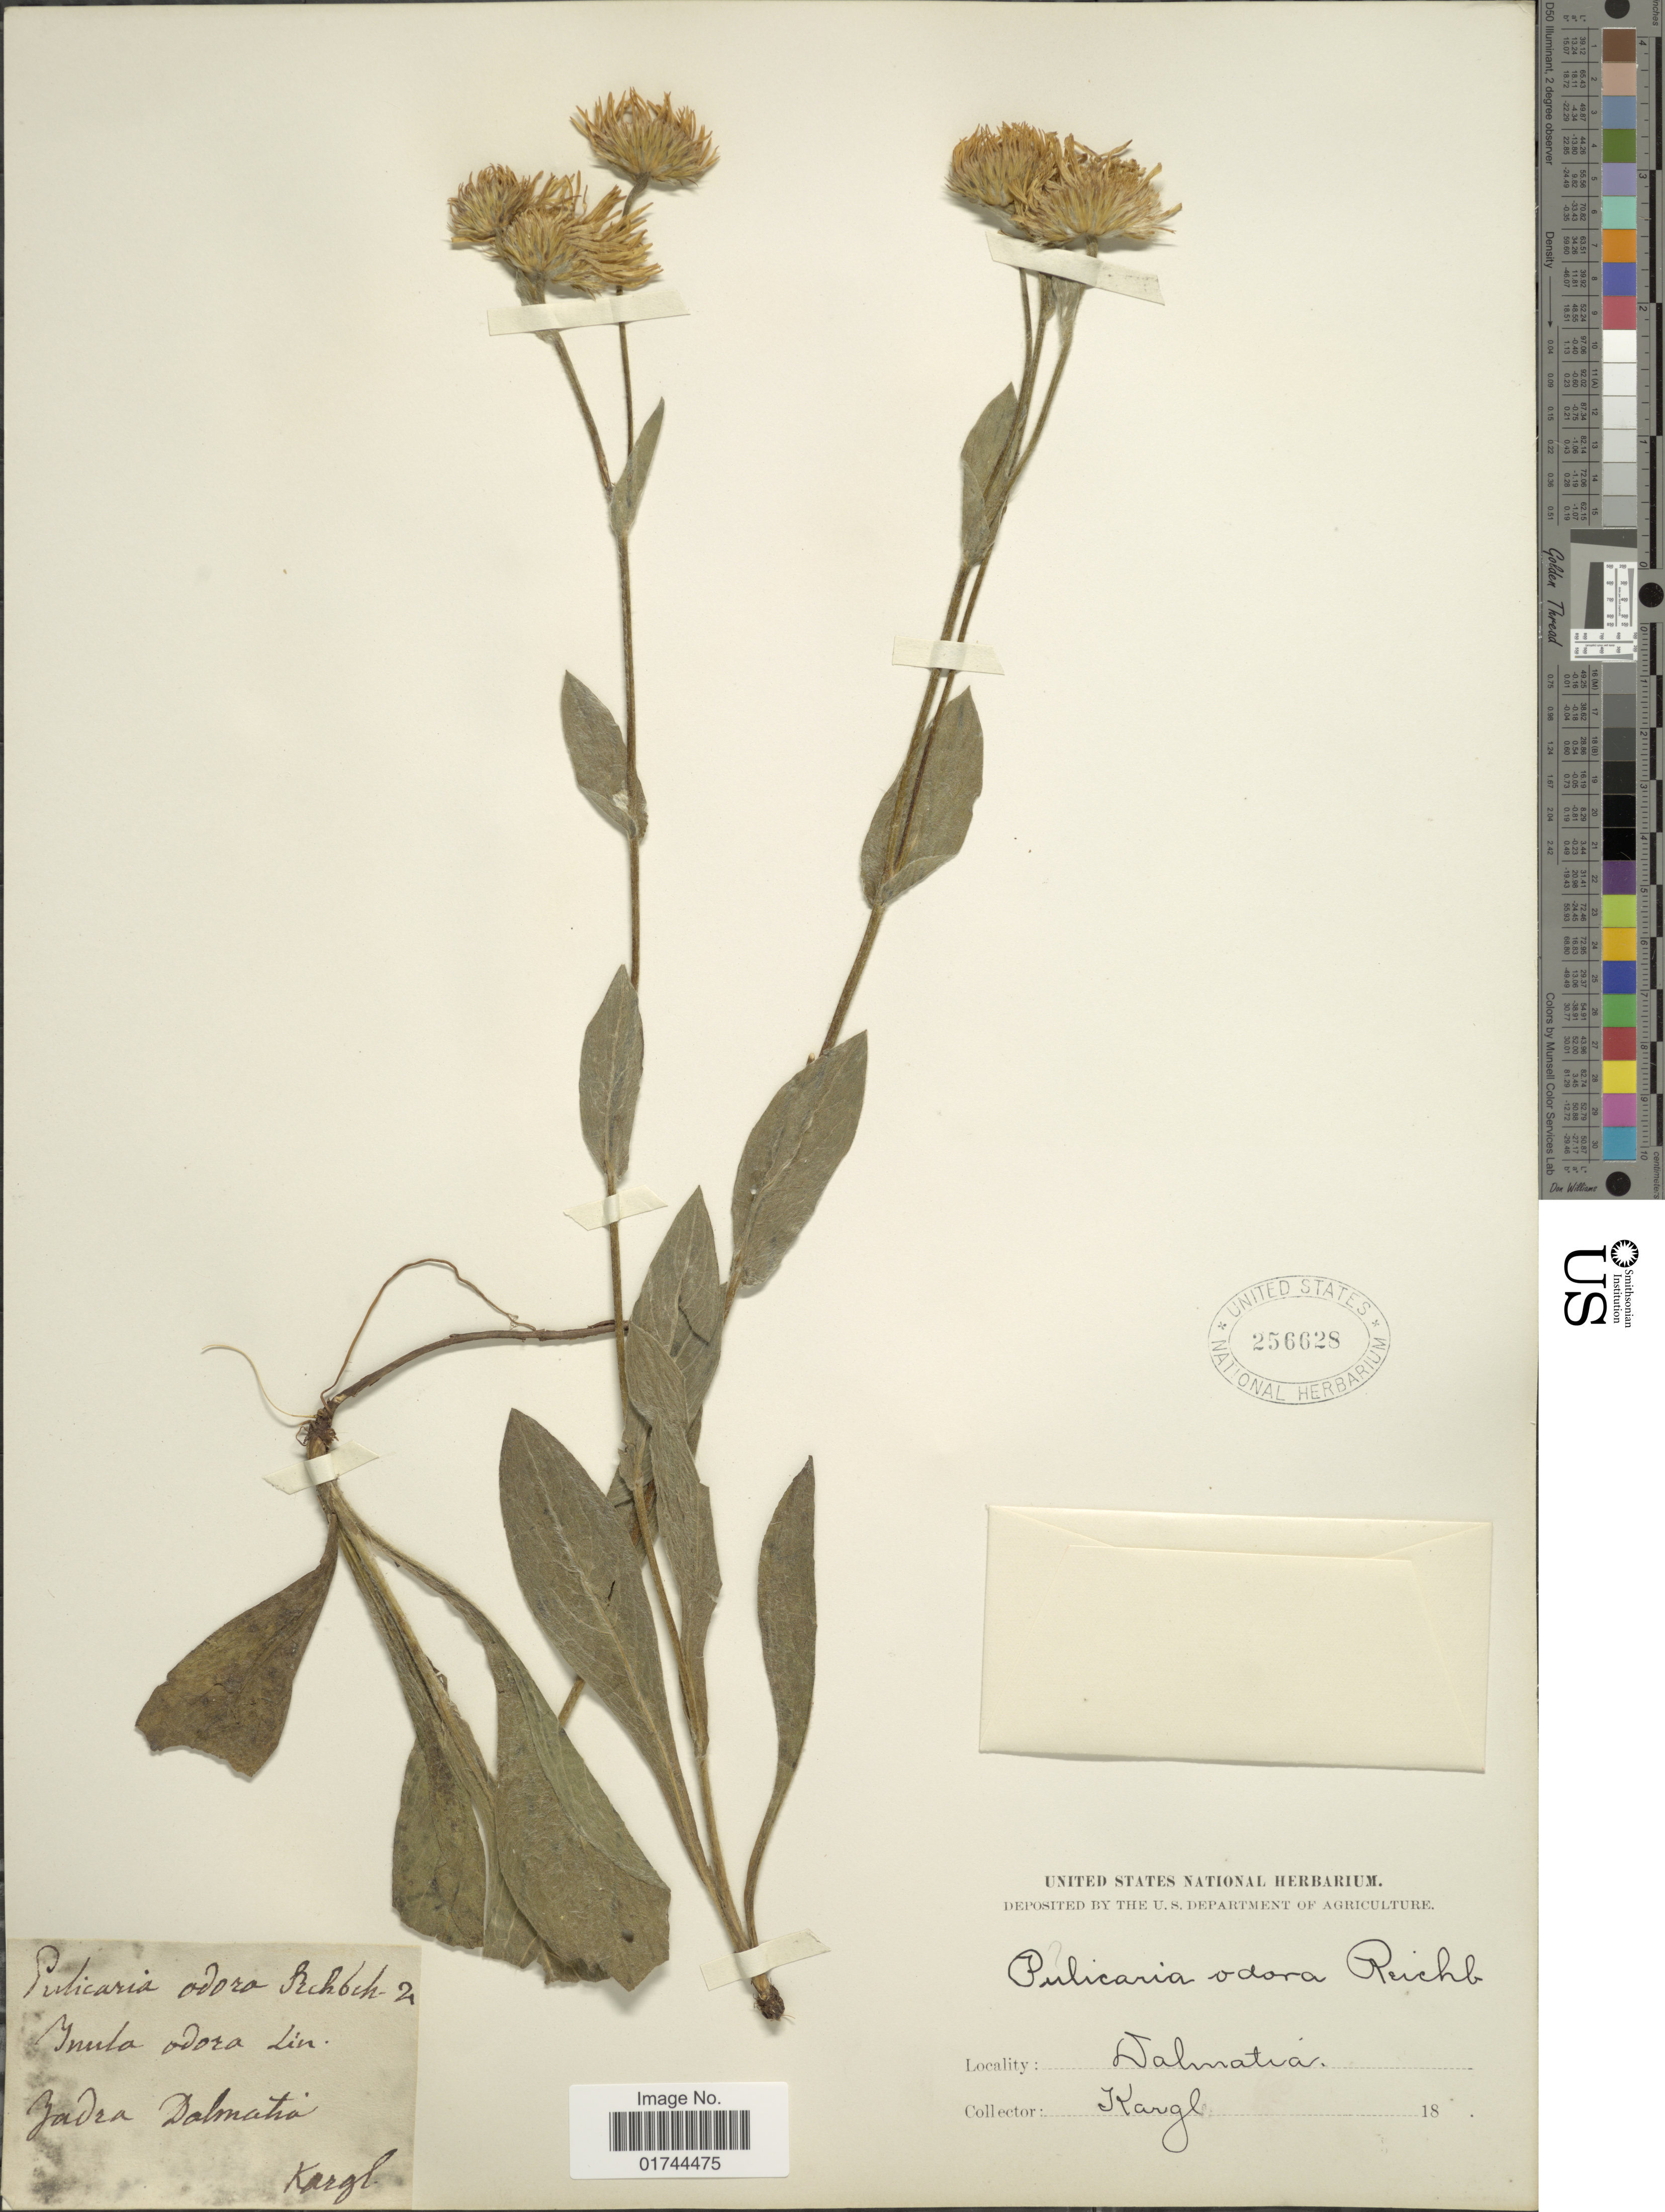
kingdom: Plantae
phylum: Tracheophyta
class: Magnoliopsida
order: Asterales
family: Asteraceae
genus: Pulicaria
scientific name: Pulicaria odora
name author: (L.) Rchb.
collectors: Kargl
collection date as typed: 18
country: Croatia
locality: Jadra Dalmatia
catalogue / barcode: US 256628